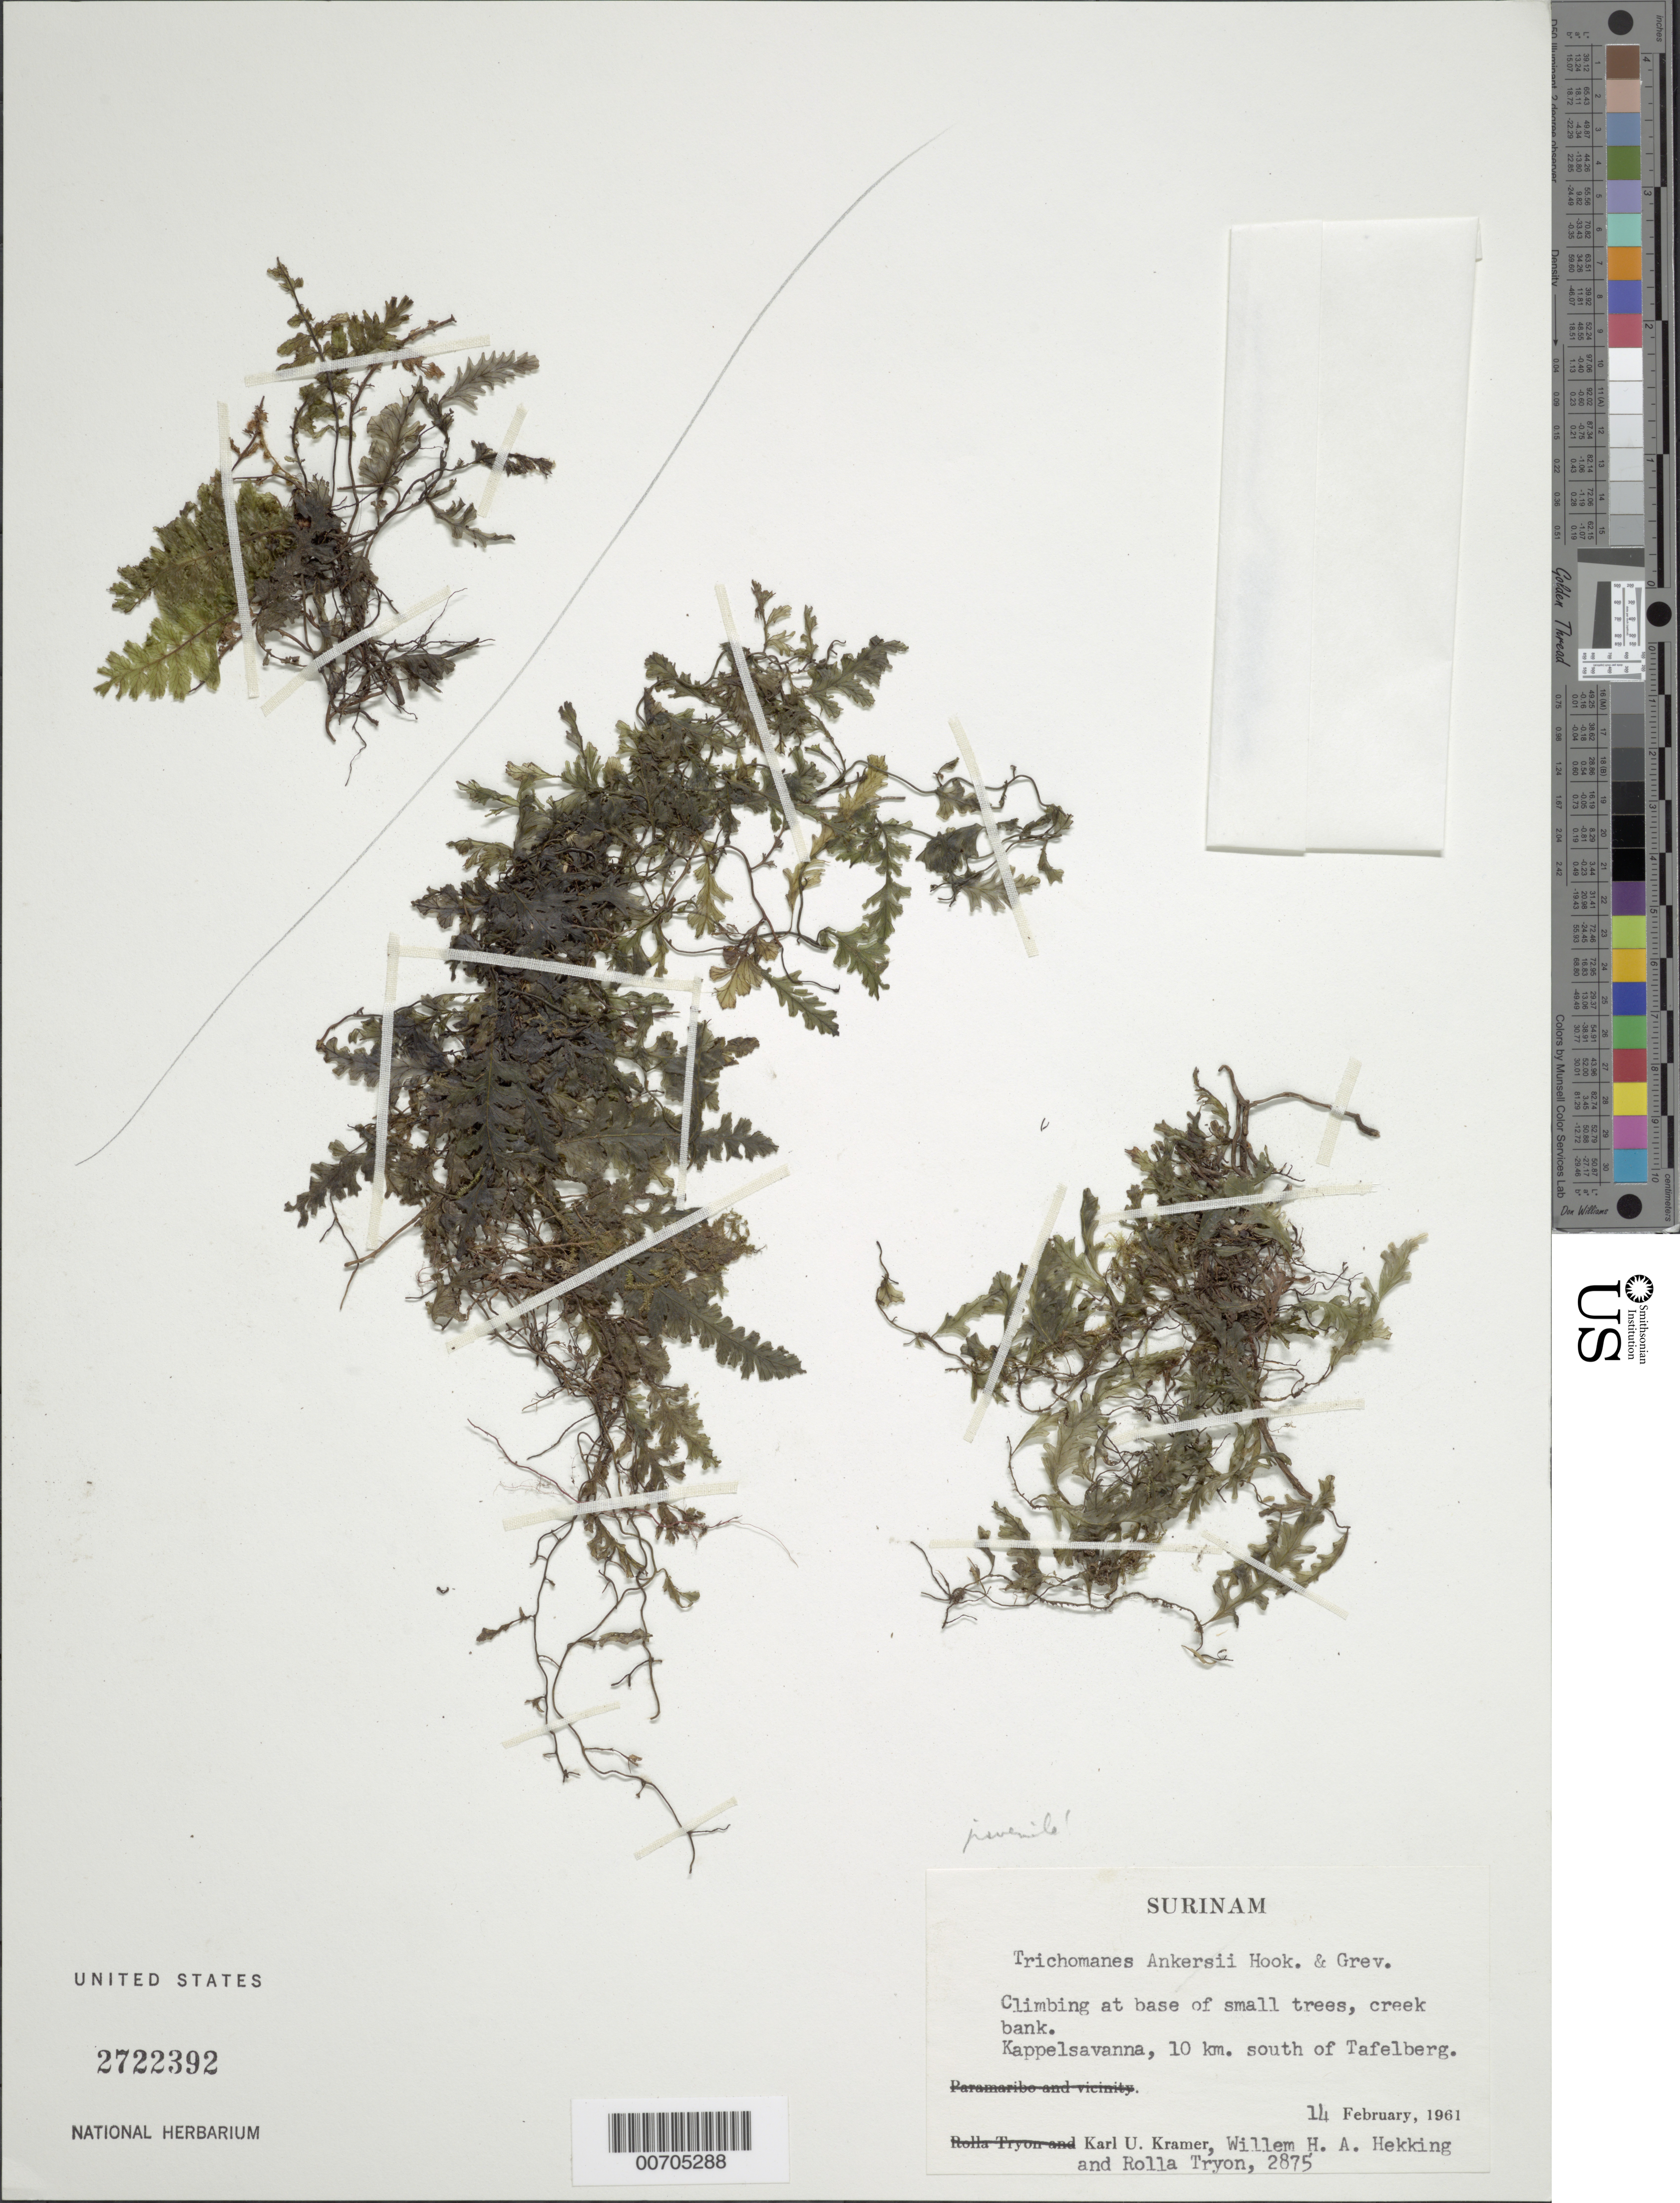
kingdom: Plantae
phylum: Tracheophyta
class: Polypodiopsida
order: Hymenophyllales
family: Hymenophyllaceae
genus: Trichomanes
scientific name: Trichomanes ankersii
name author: C. Parker ex Hook. & Grev.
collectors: K. U. Kramer, W. H. A. Hekking & R. M. Tryon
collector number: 2875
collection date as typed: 14-Feb-61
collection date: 1961-02-14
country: Suriname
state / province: Saramacca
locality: Kappelsavanna, 10 km S of Tafelberg, near south foot of the mountain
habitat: Creek bank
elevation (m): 300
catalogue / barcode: US 2722392